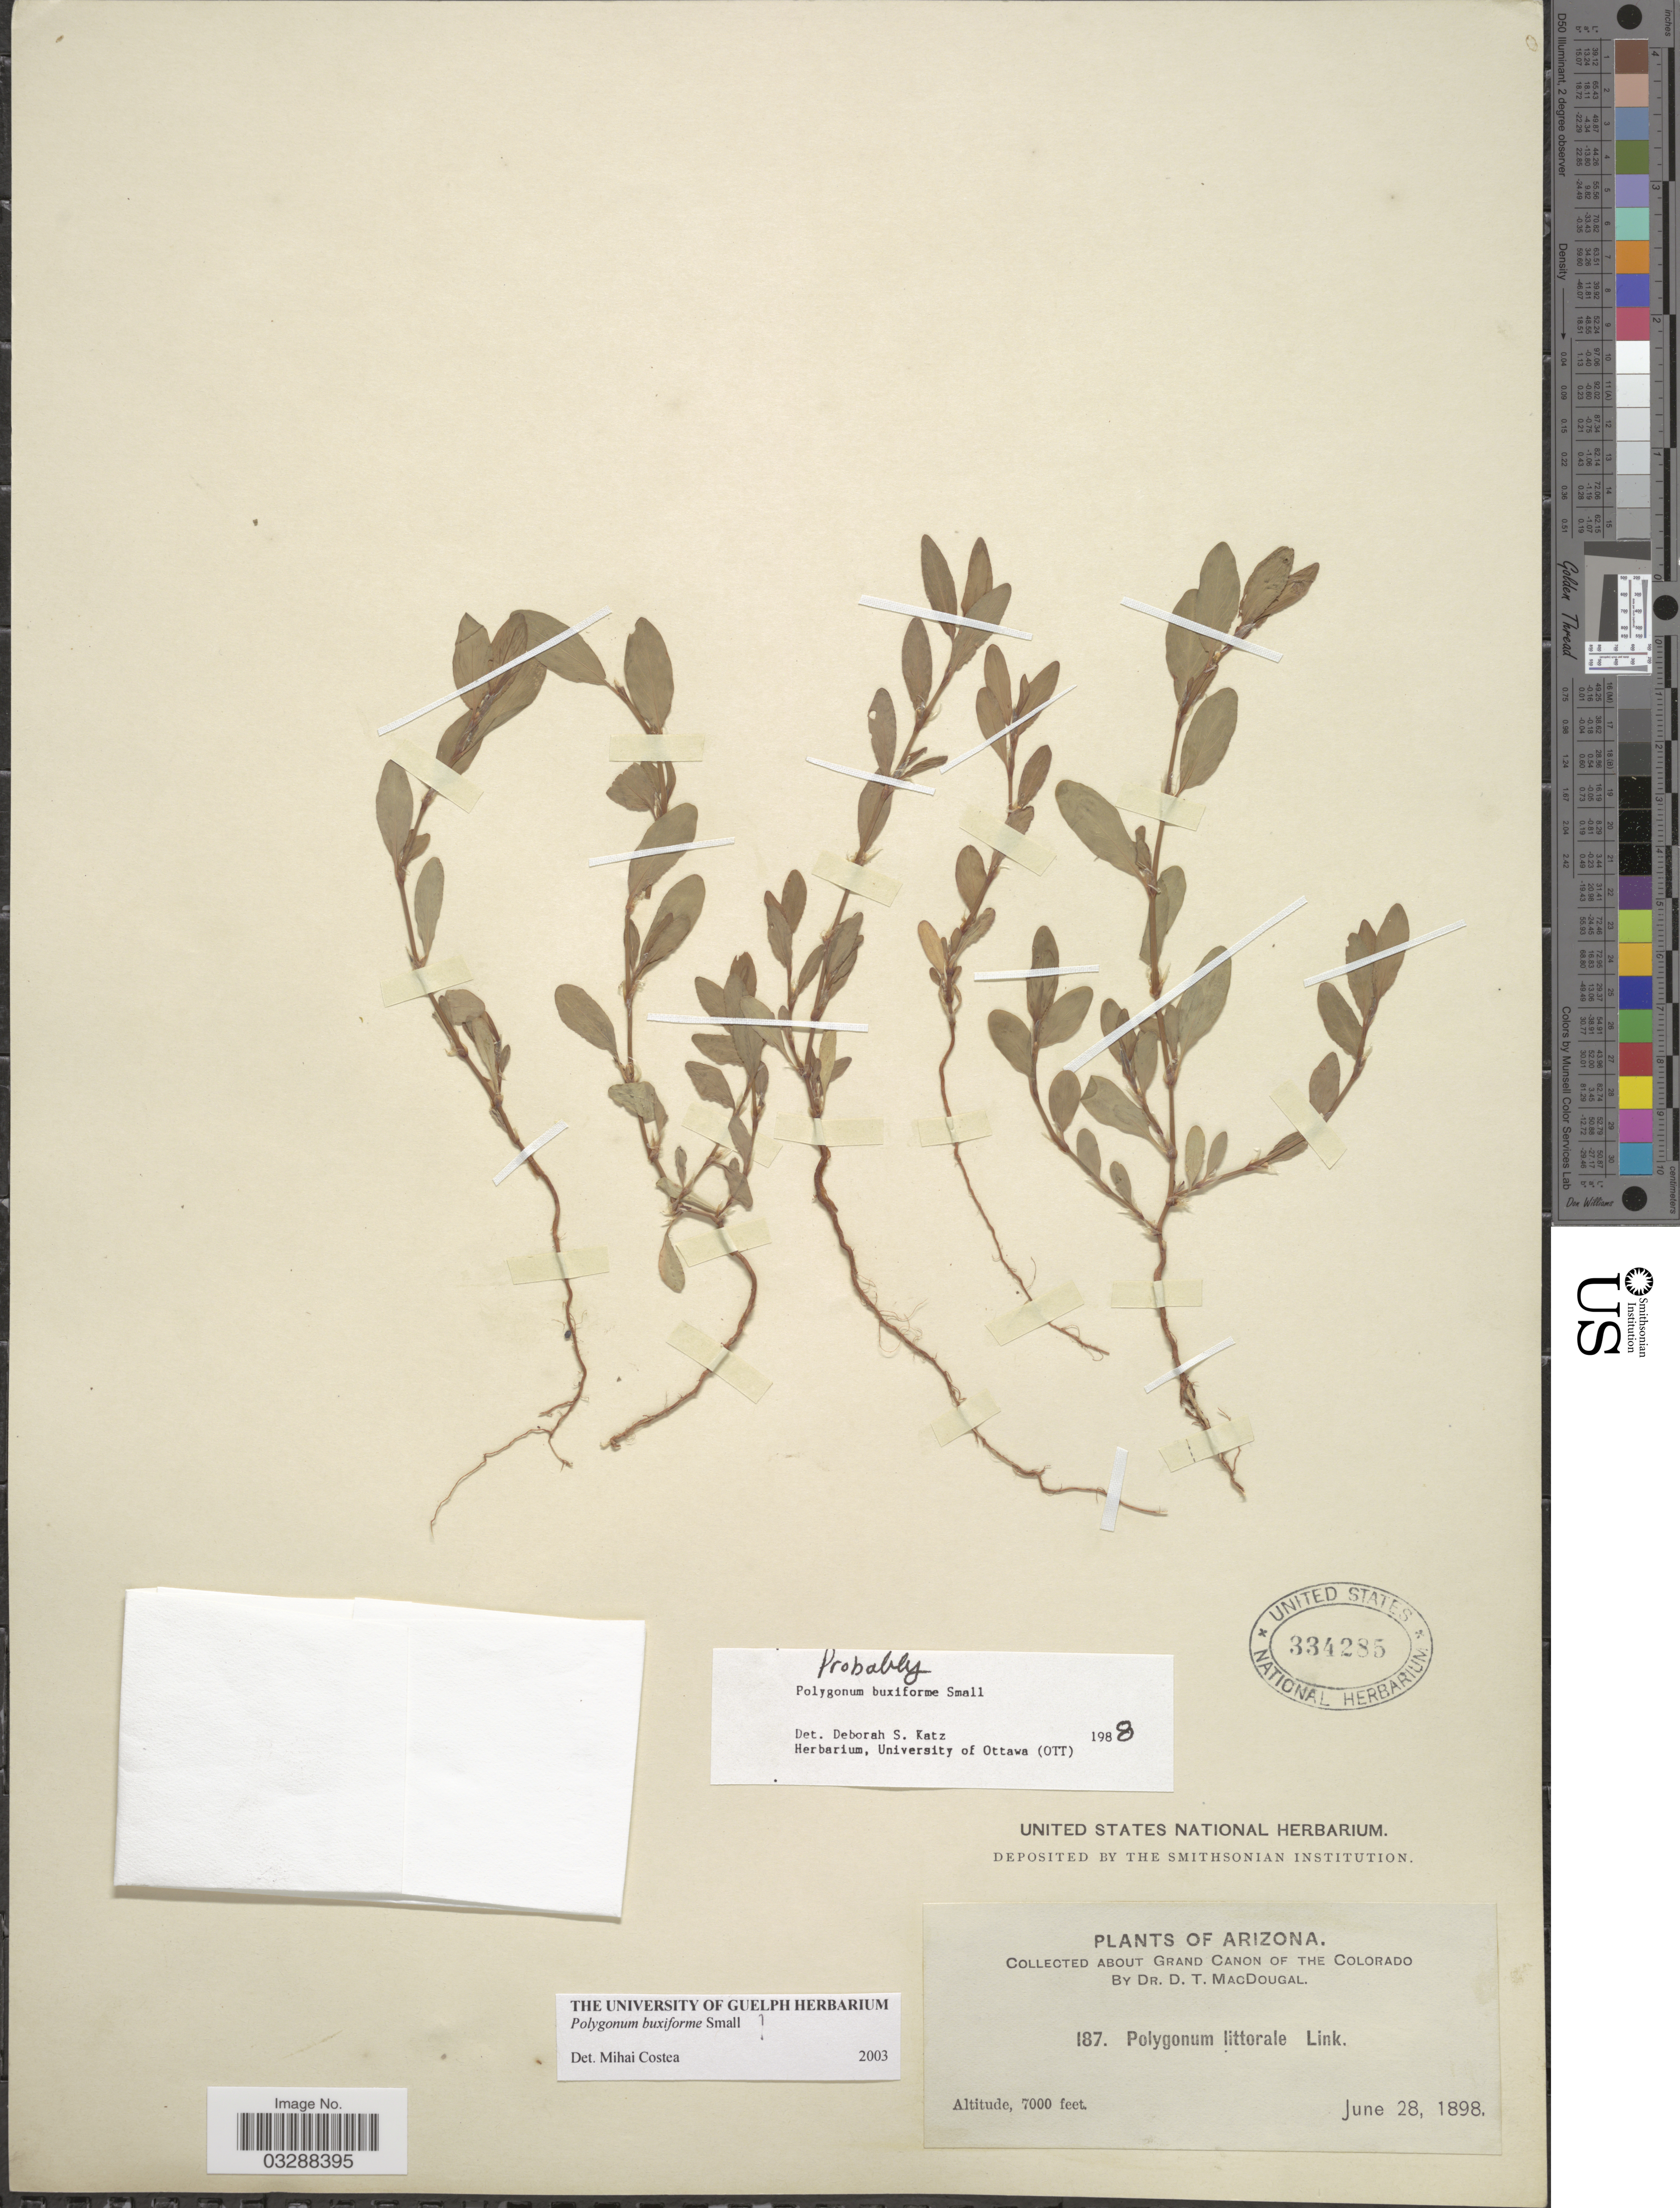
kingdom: Plantae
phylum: Tracheophyta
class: Magnoliopsida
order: Caryophyllales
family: Polygonaceae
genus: Polygonum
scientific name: Polygonum buxiforme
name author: Small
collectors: D. T. MacDougal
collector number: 187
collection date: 1898-06-28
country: United States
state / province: Arizona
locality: About Grand Canon of the Colorado.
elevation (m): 2134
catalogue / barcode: US 334285